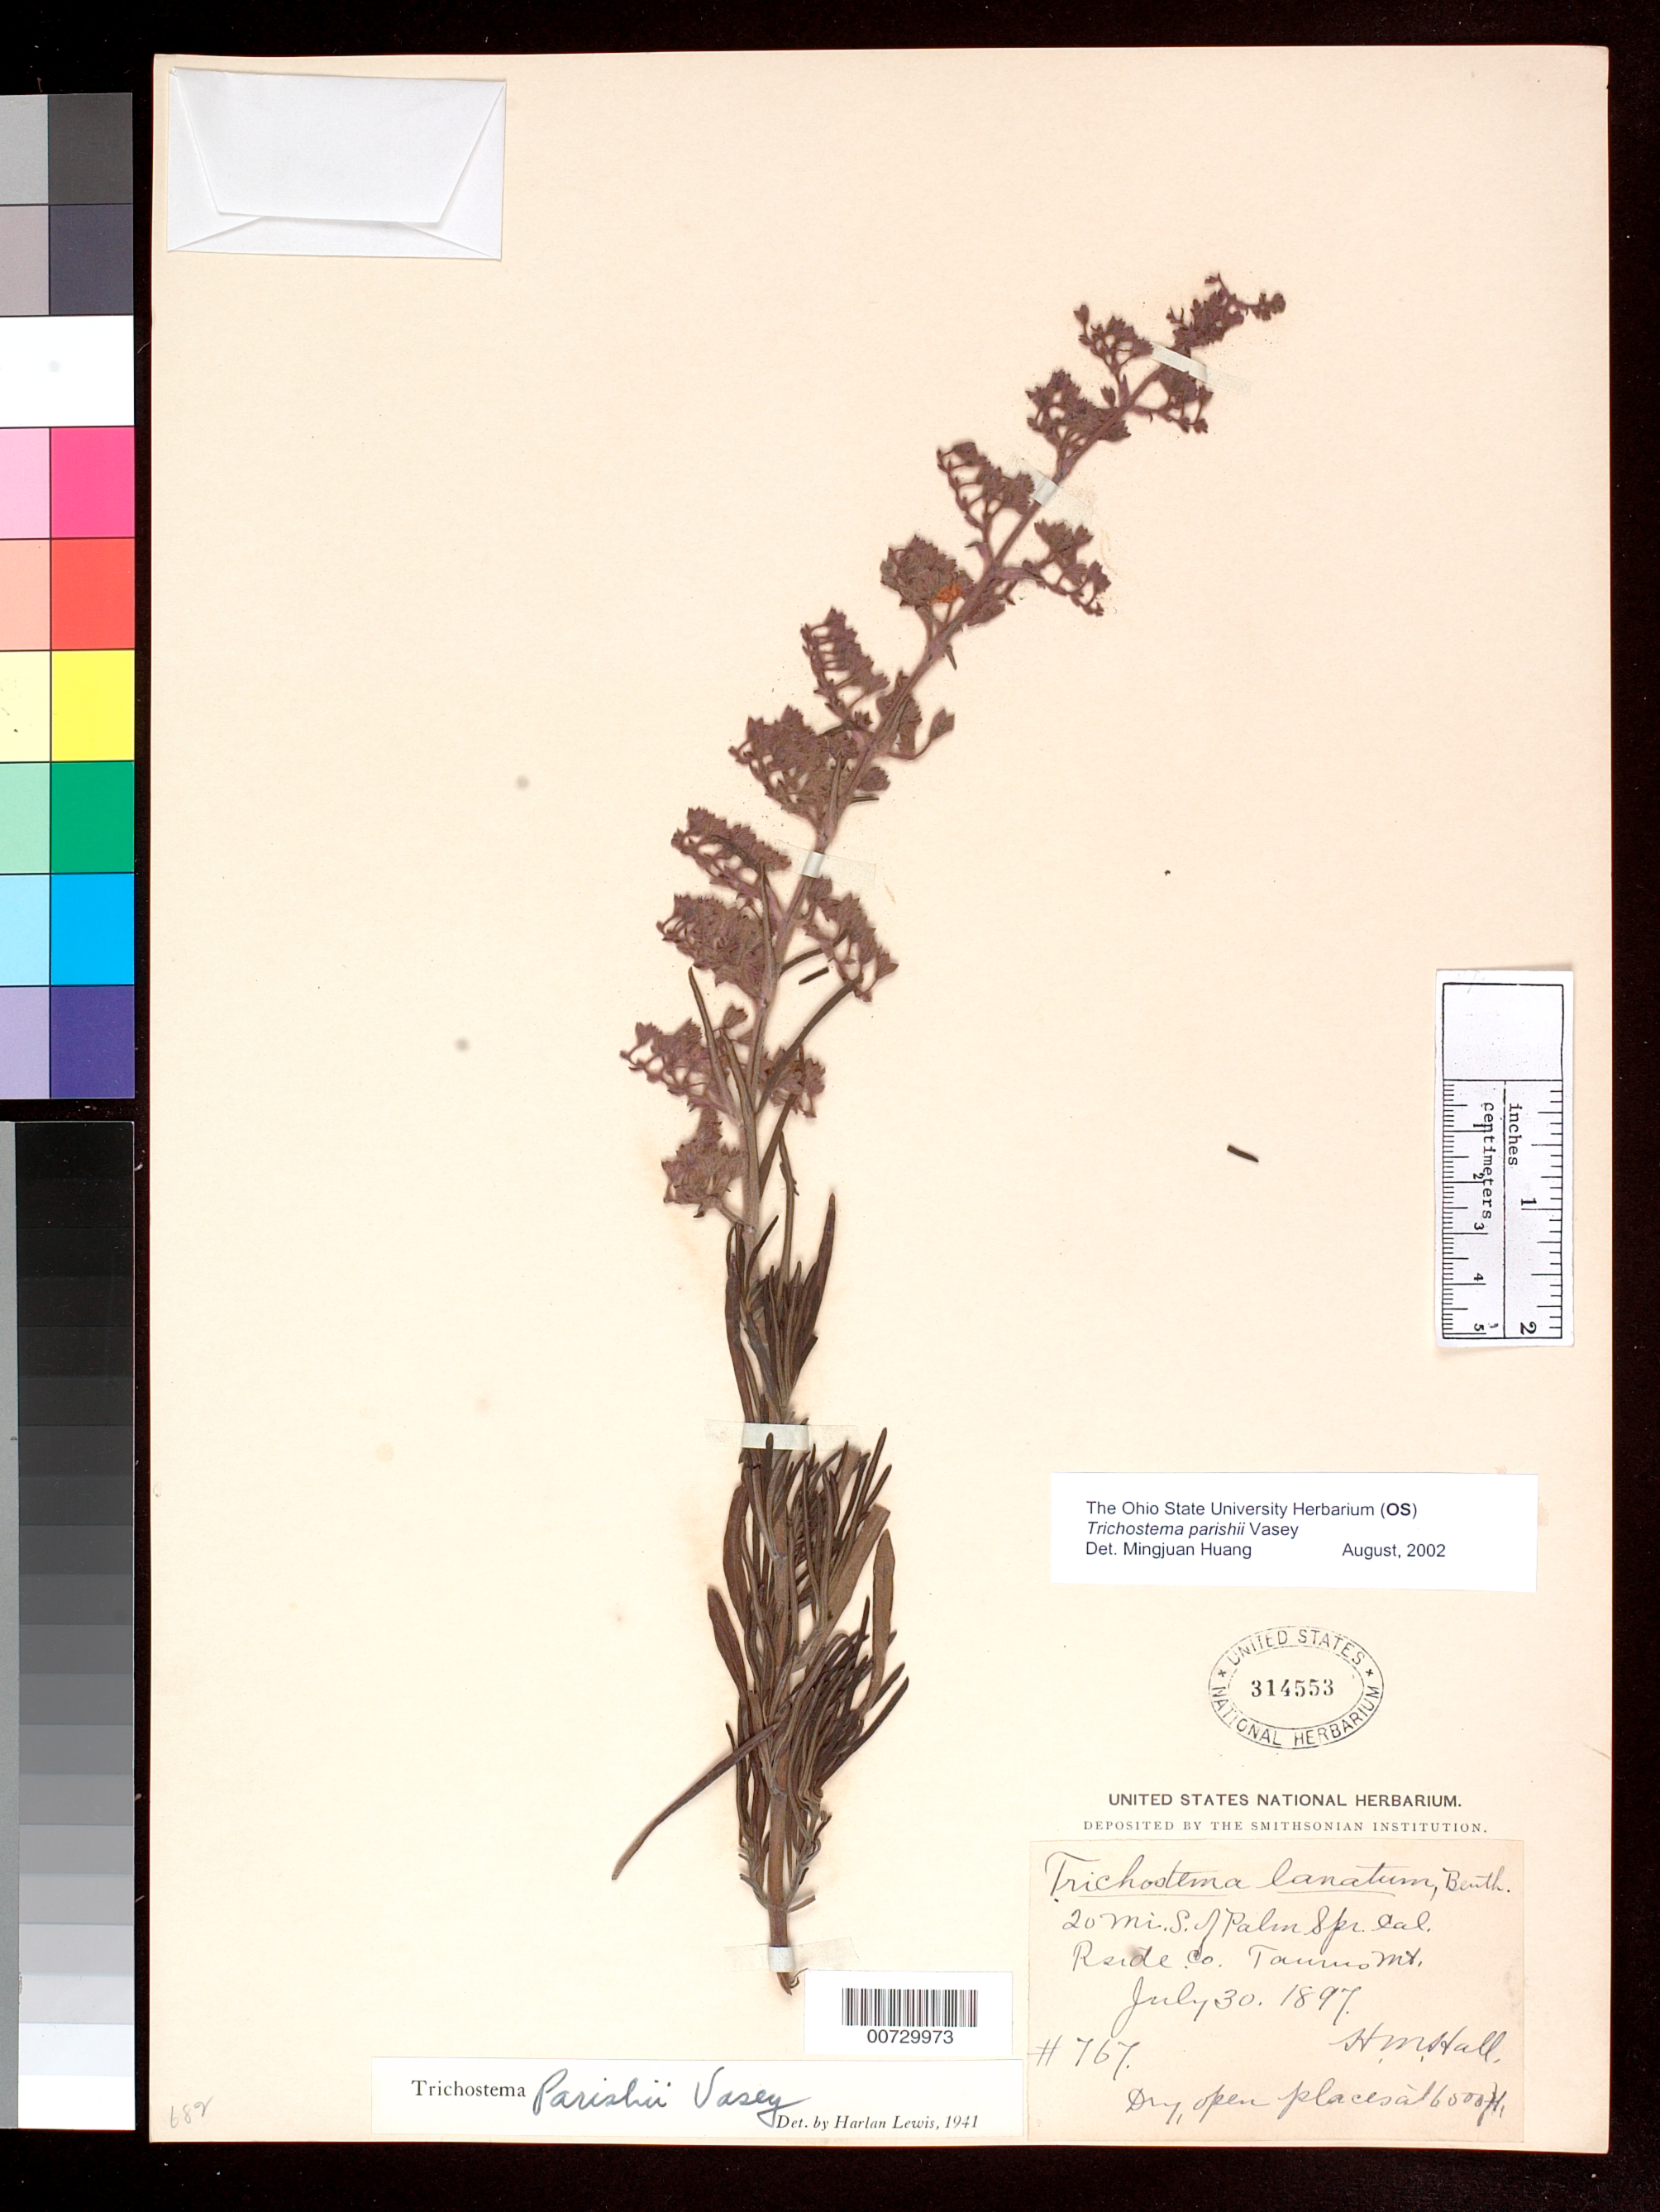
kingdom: Plantae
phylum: Tracheophyta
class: Magnoliopsida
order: Lamiales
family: Lamiaceae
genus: Trichostema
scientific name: Trichostema parishii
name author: Vasey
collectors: H. M. Hall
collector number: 767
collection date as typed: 30 Jul 1897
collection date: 1897-07-30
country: United States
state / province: California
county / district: Riverside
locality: Palm springs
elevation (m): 1829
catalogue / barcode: US 314553